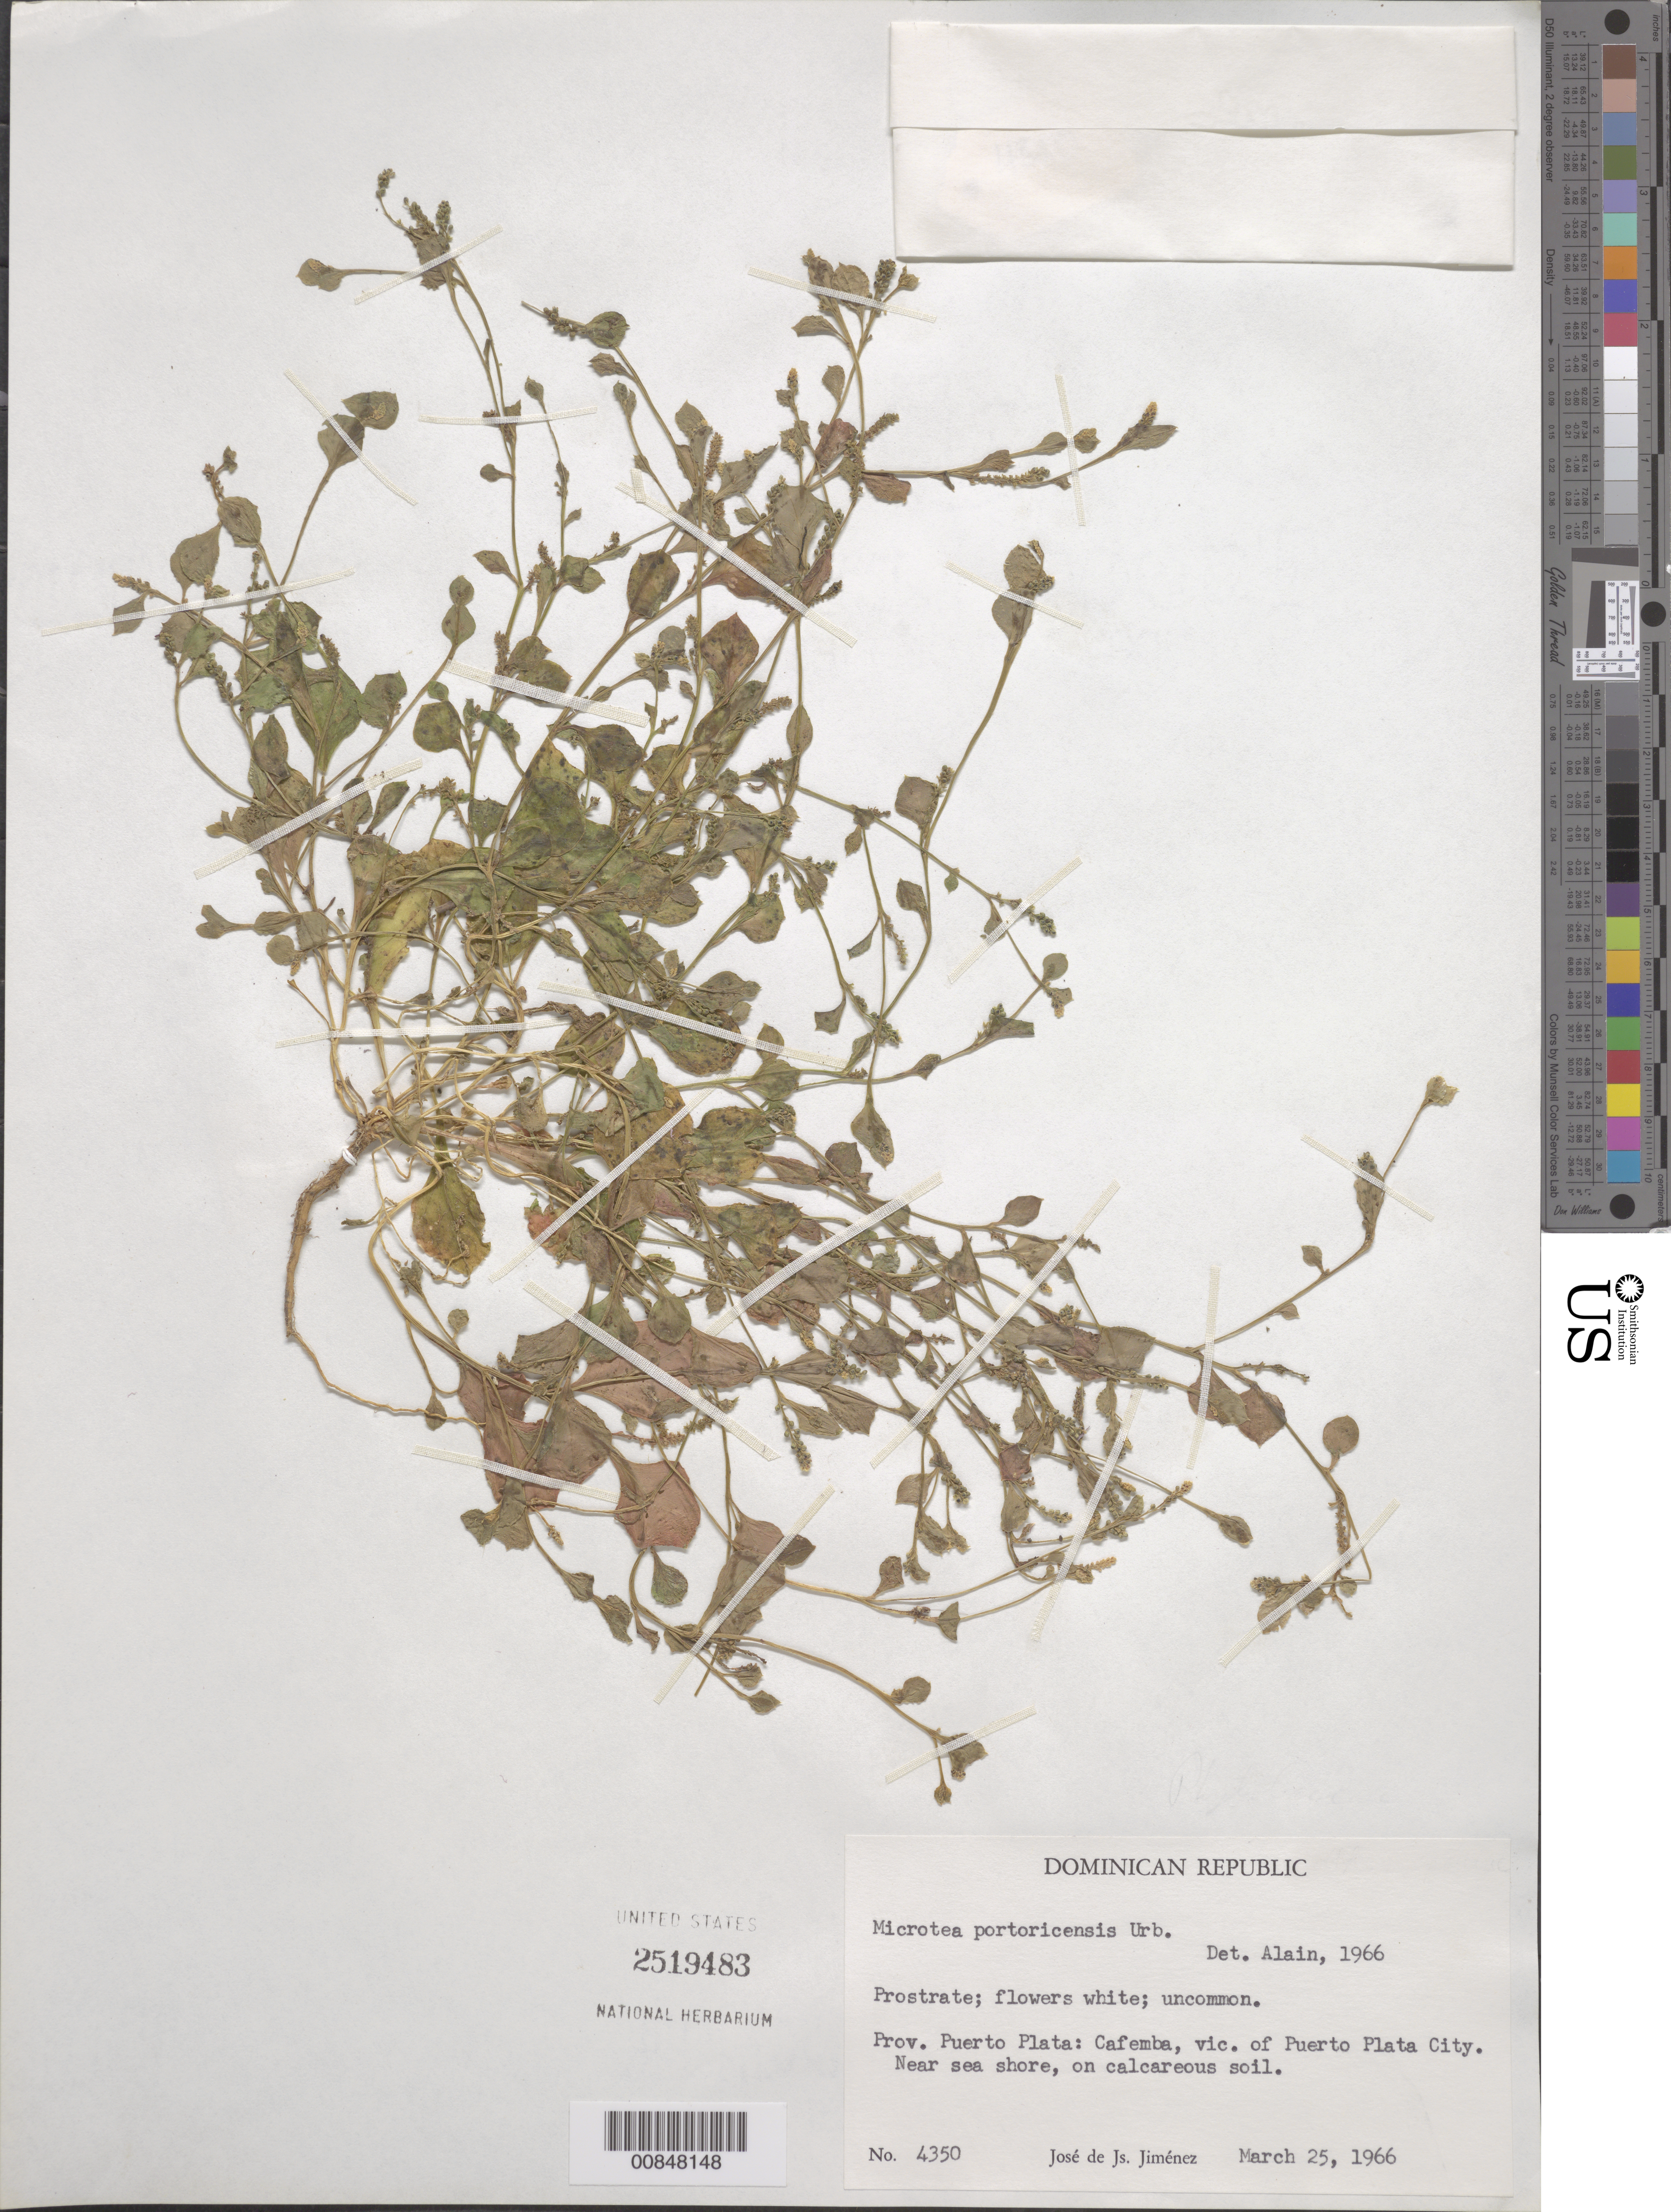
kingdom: Plantae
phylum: Tracheophyta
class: Magnoliopsida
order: Caryophyllales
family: Microteaceae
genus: Microtea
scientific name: Microtea portoricensis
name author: Urb.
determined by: Liogier, Alain H.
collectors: J. J. Jiménez Almonte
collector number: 4350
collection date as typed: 25 Mar 1966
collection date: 1966-03-25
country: Dominican Republic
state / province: Puerto Plata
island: Hispaniola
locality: Cafemba, vicinity of Puerto Plata City.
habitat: Near sea shore, on calcareous soil.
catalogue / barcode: US 2519483